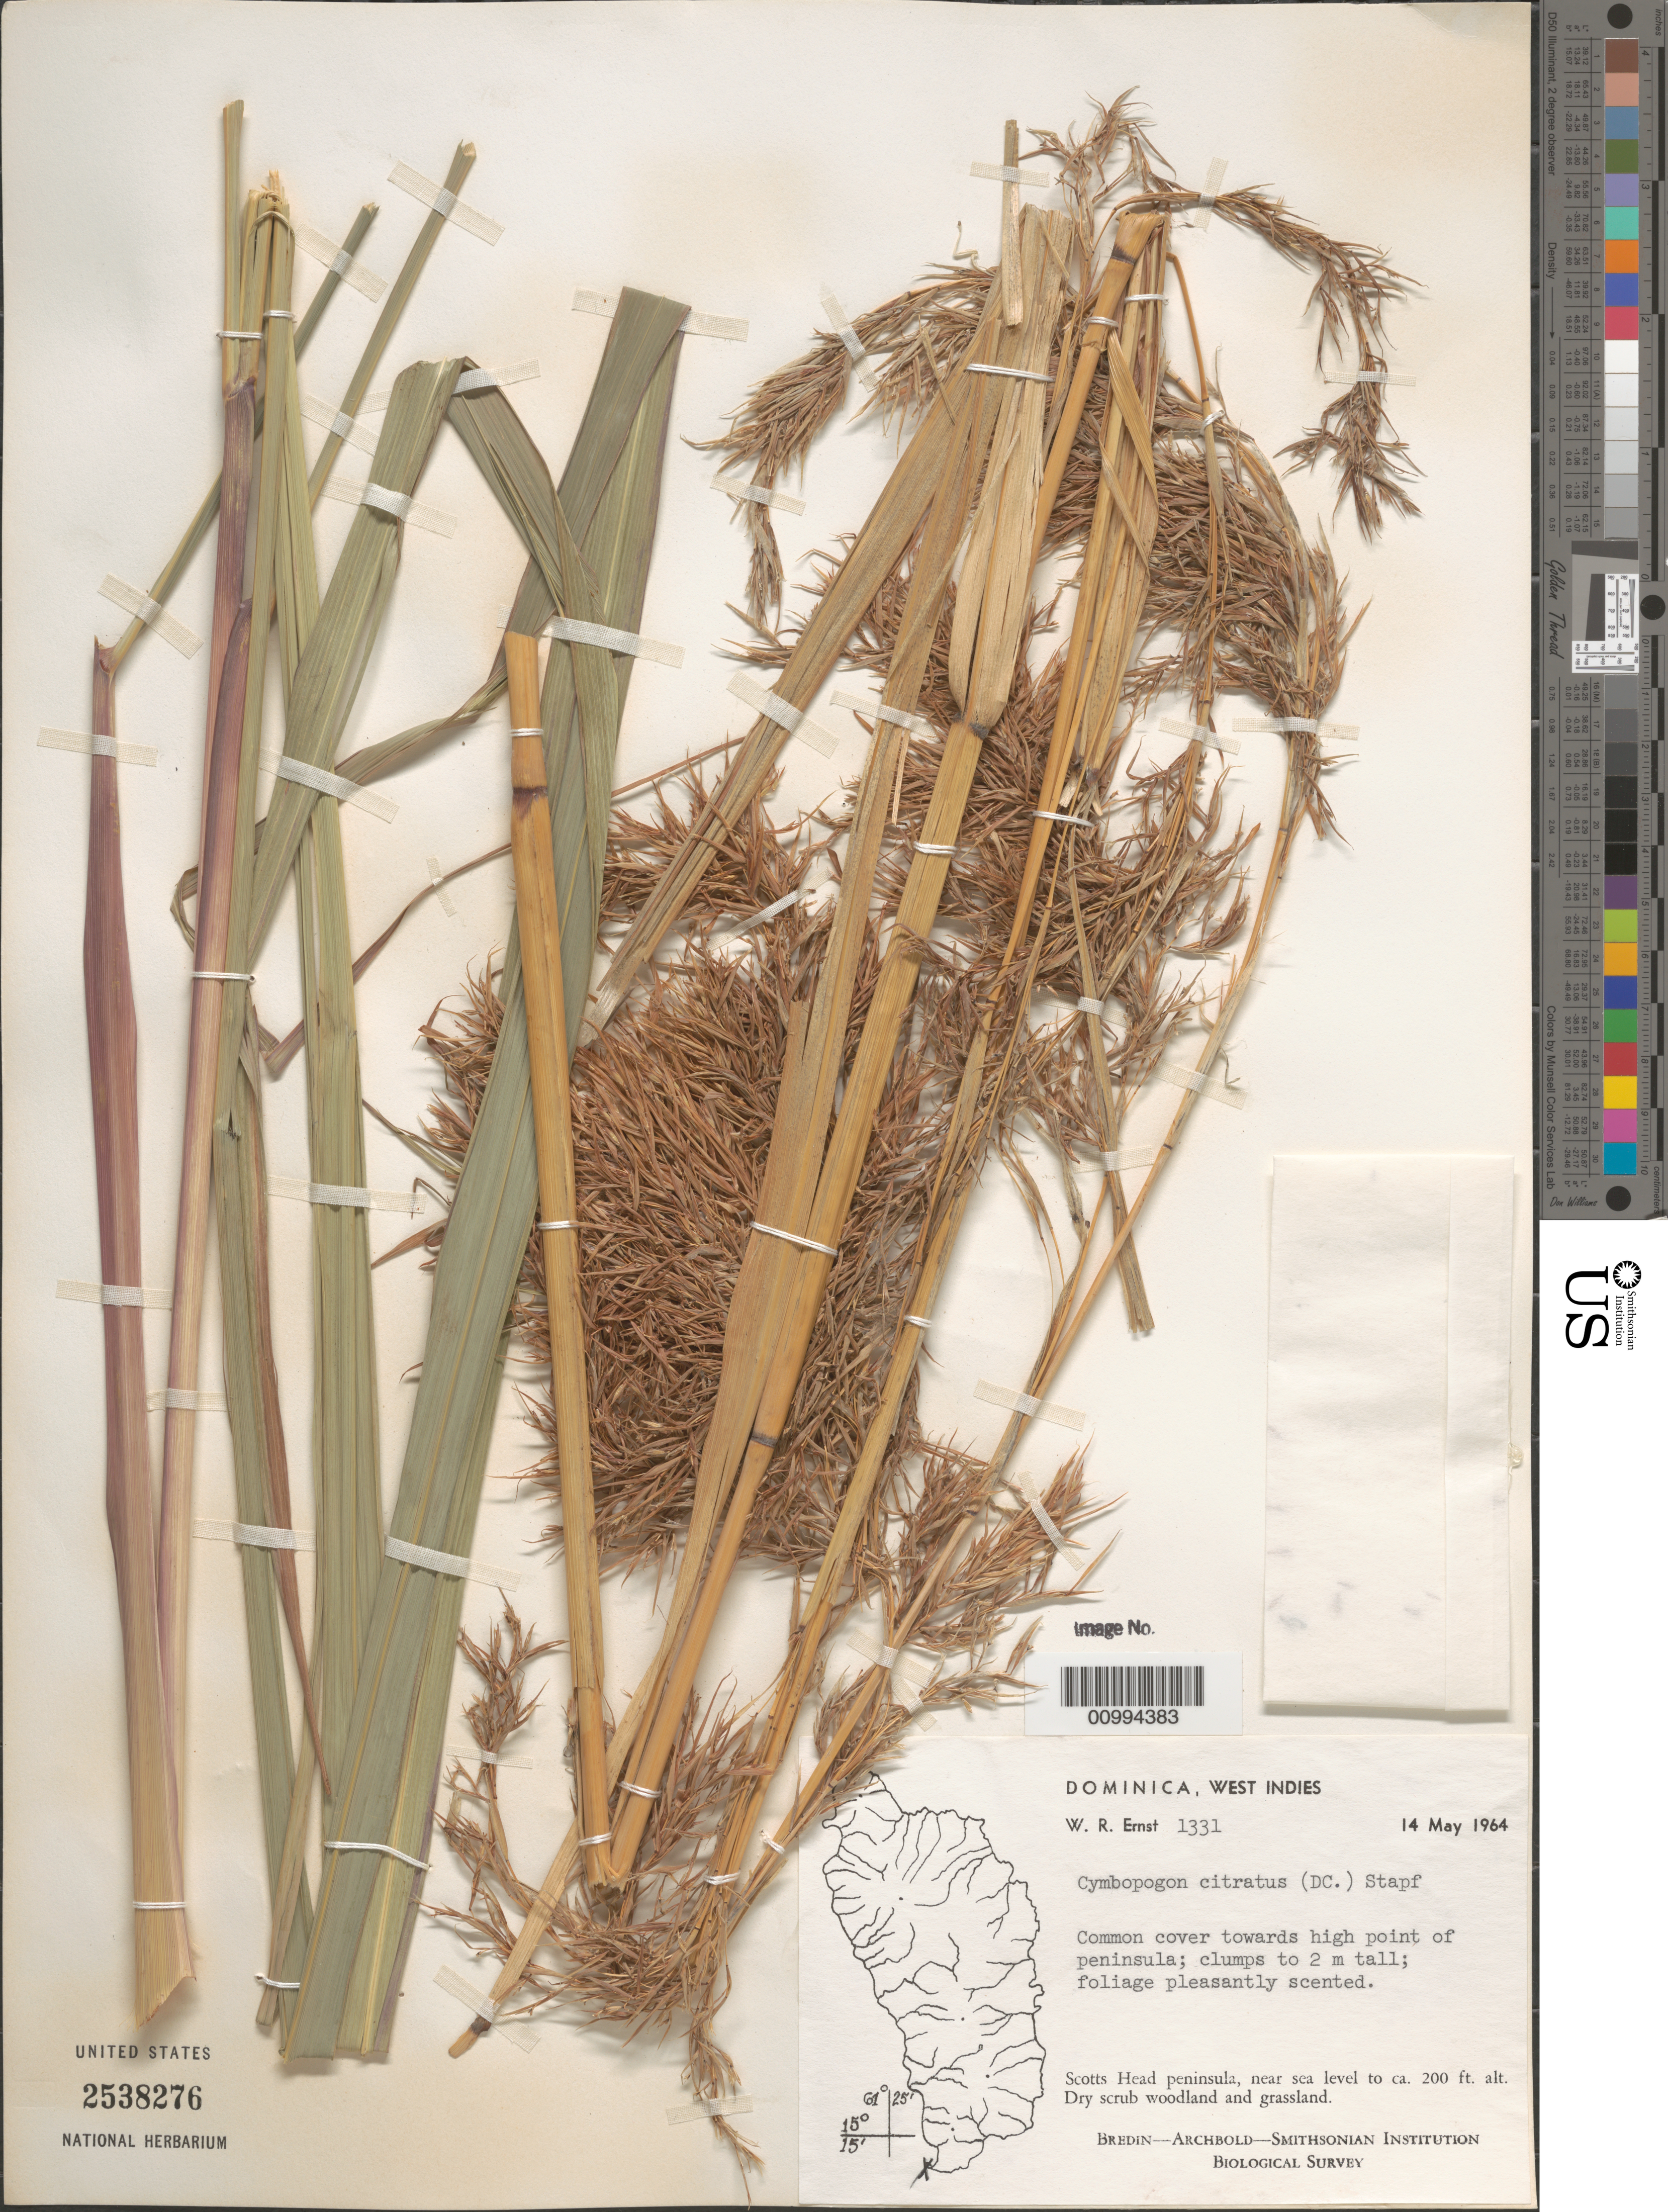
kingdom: Plantae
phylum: Tracheophyta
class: Liliopsida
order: Poales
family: Poaceae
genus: Cymbopogon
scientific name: Cymbopogon citratus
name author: (DC.) Stapf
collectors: W. R. Ernst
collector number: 1331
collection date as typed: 14 May 1964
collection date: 1964-05-14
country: Dominica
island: Dominica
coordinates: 0 N, 0 E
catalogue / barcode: US 2538276